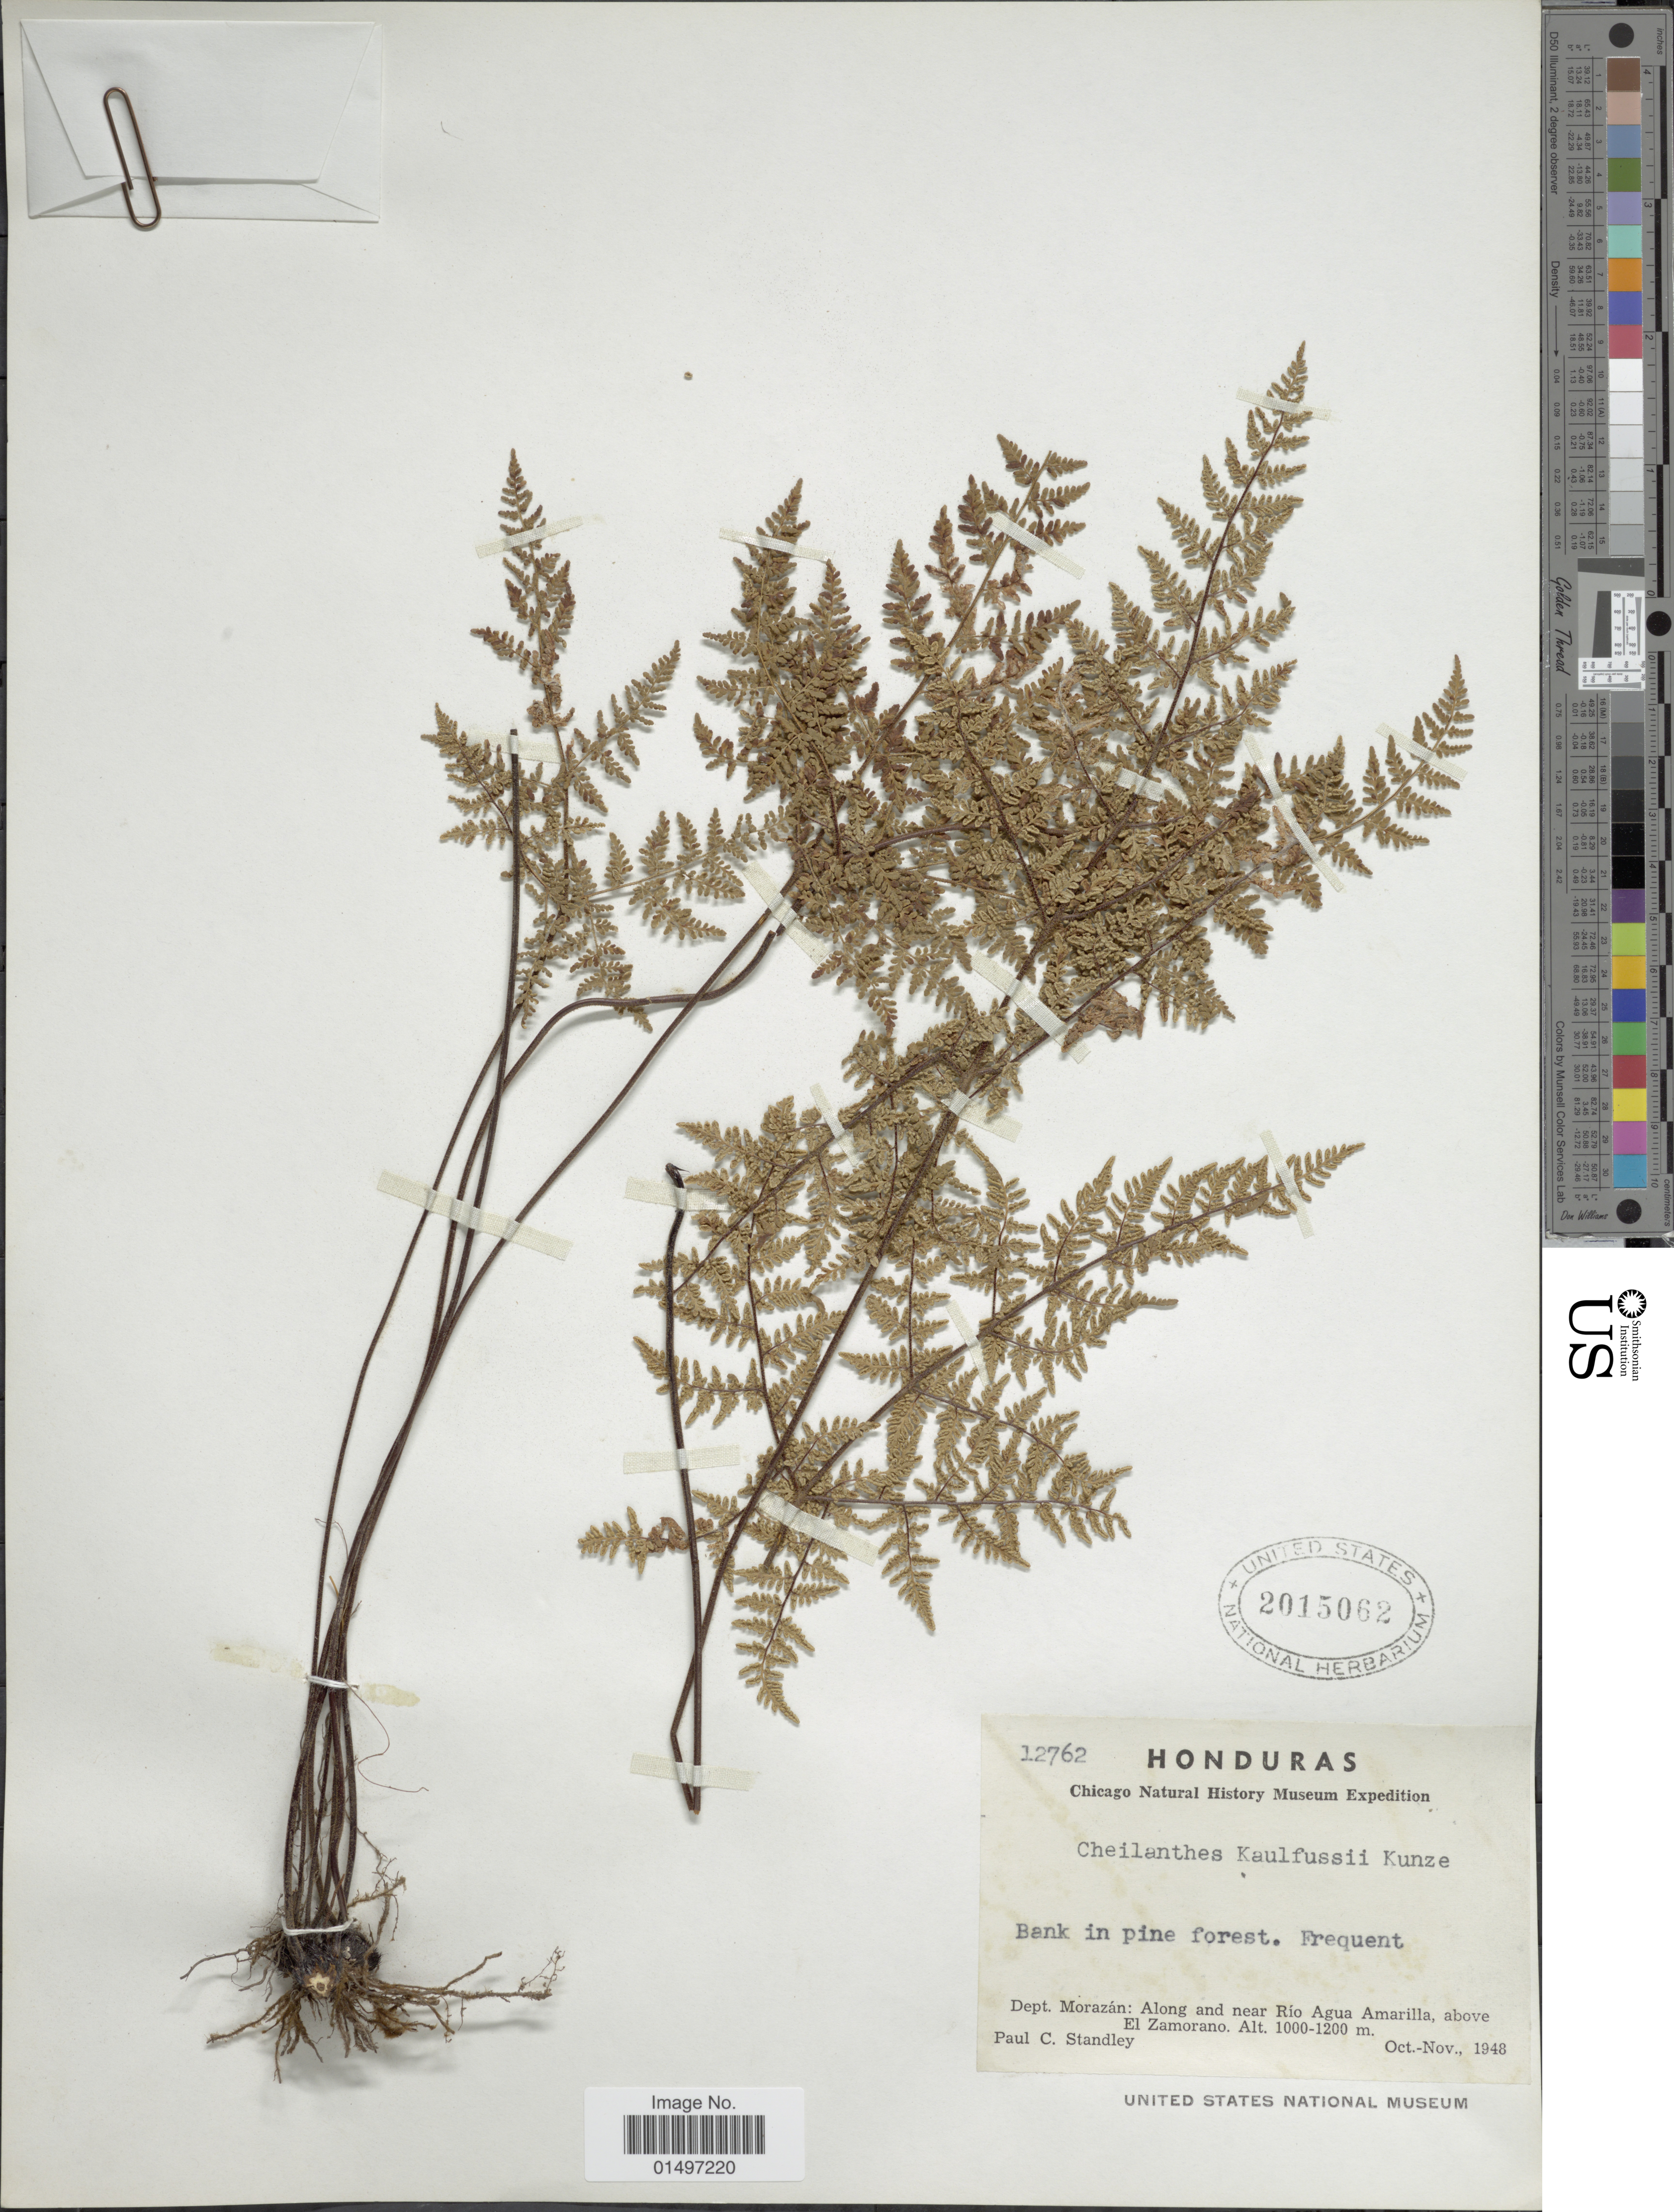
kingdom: Plantae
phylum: Tracheophyta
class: Polypodiopsida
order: Polypodiales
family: Pteridaceae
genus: Gaga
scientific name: Gaga kaulfussii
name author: (Kunze) Fay W. Li & Windham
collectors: P. C. Standley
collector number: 12762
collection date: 1948-10/1948-11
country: Honduras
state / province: Fco. Morazán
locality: Dept. Morazan: Along and near Rio Agua Amarilla, above El Zamorano.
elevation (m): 1000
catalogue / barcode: US 2015062